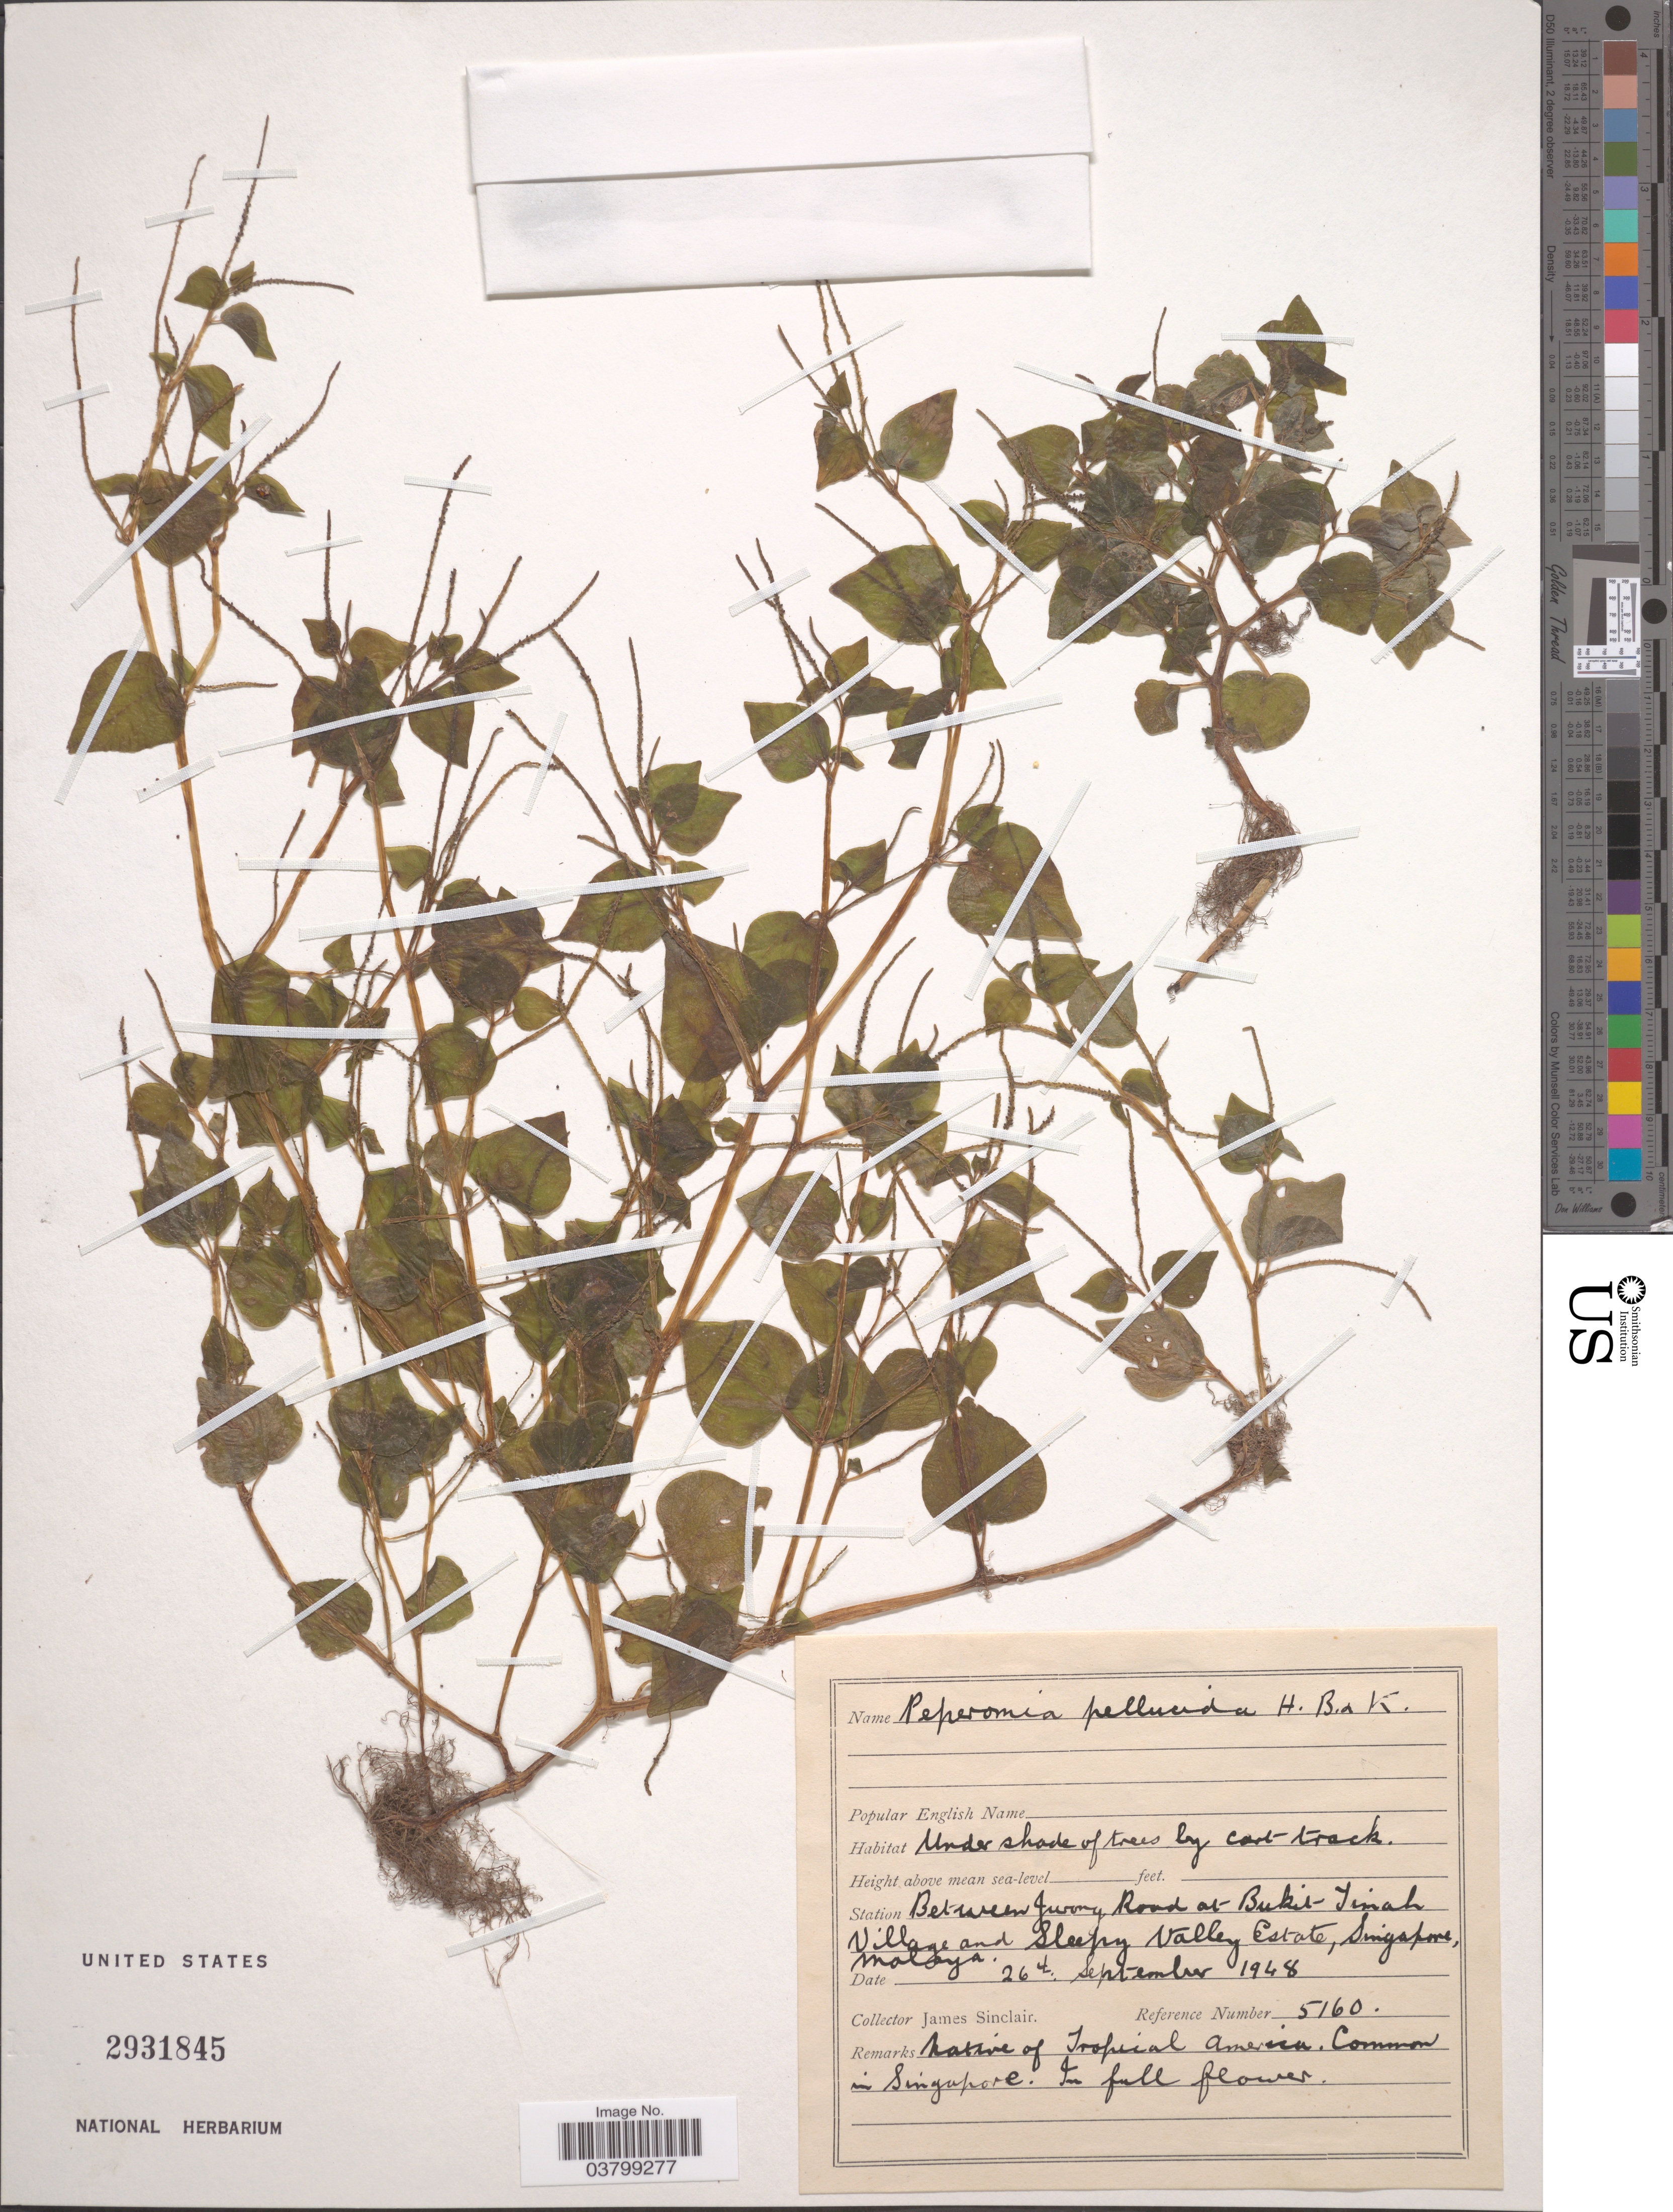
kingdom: Plantae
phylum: Tracheophyta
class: Magnoliopsida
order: Piperales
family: Piperaceae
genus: Peperomia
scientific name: Peperomia pellucida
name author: (L.) Kunth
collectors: J. Sinclair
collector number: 5160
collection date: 1948-09-26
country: Singapore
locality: Between Jurong Road at Bukit Timah Village and Sleepy Valley Estate.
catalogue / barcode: US 2931845